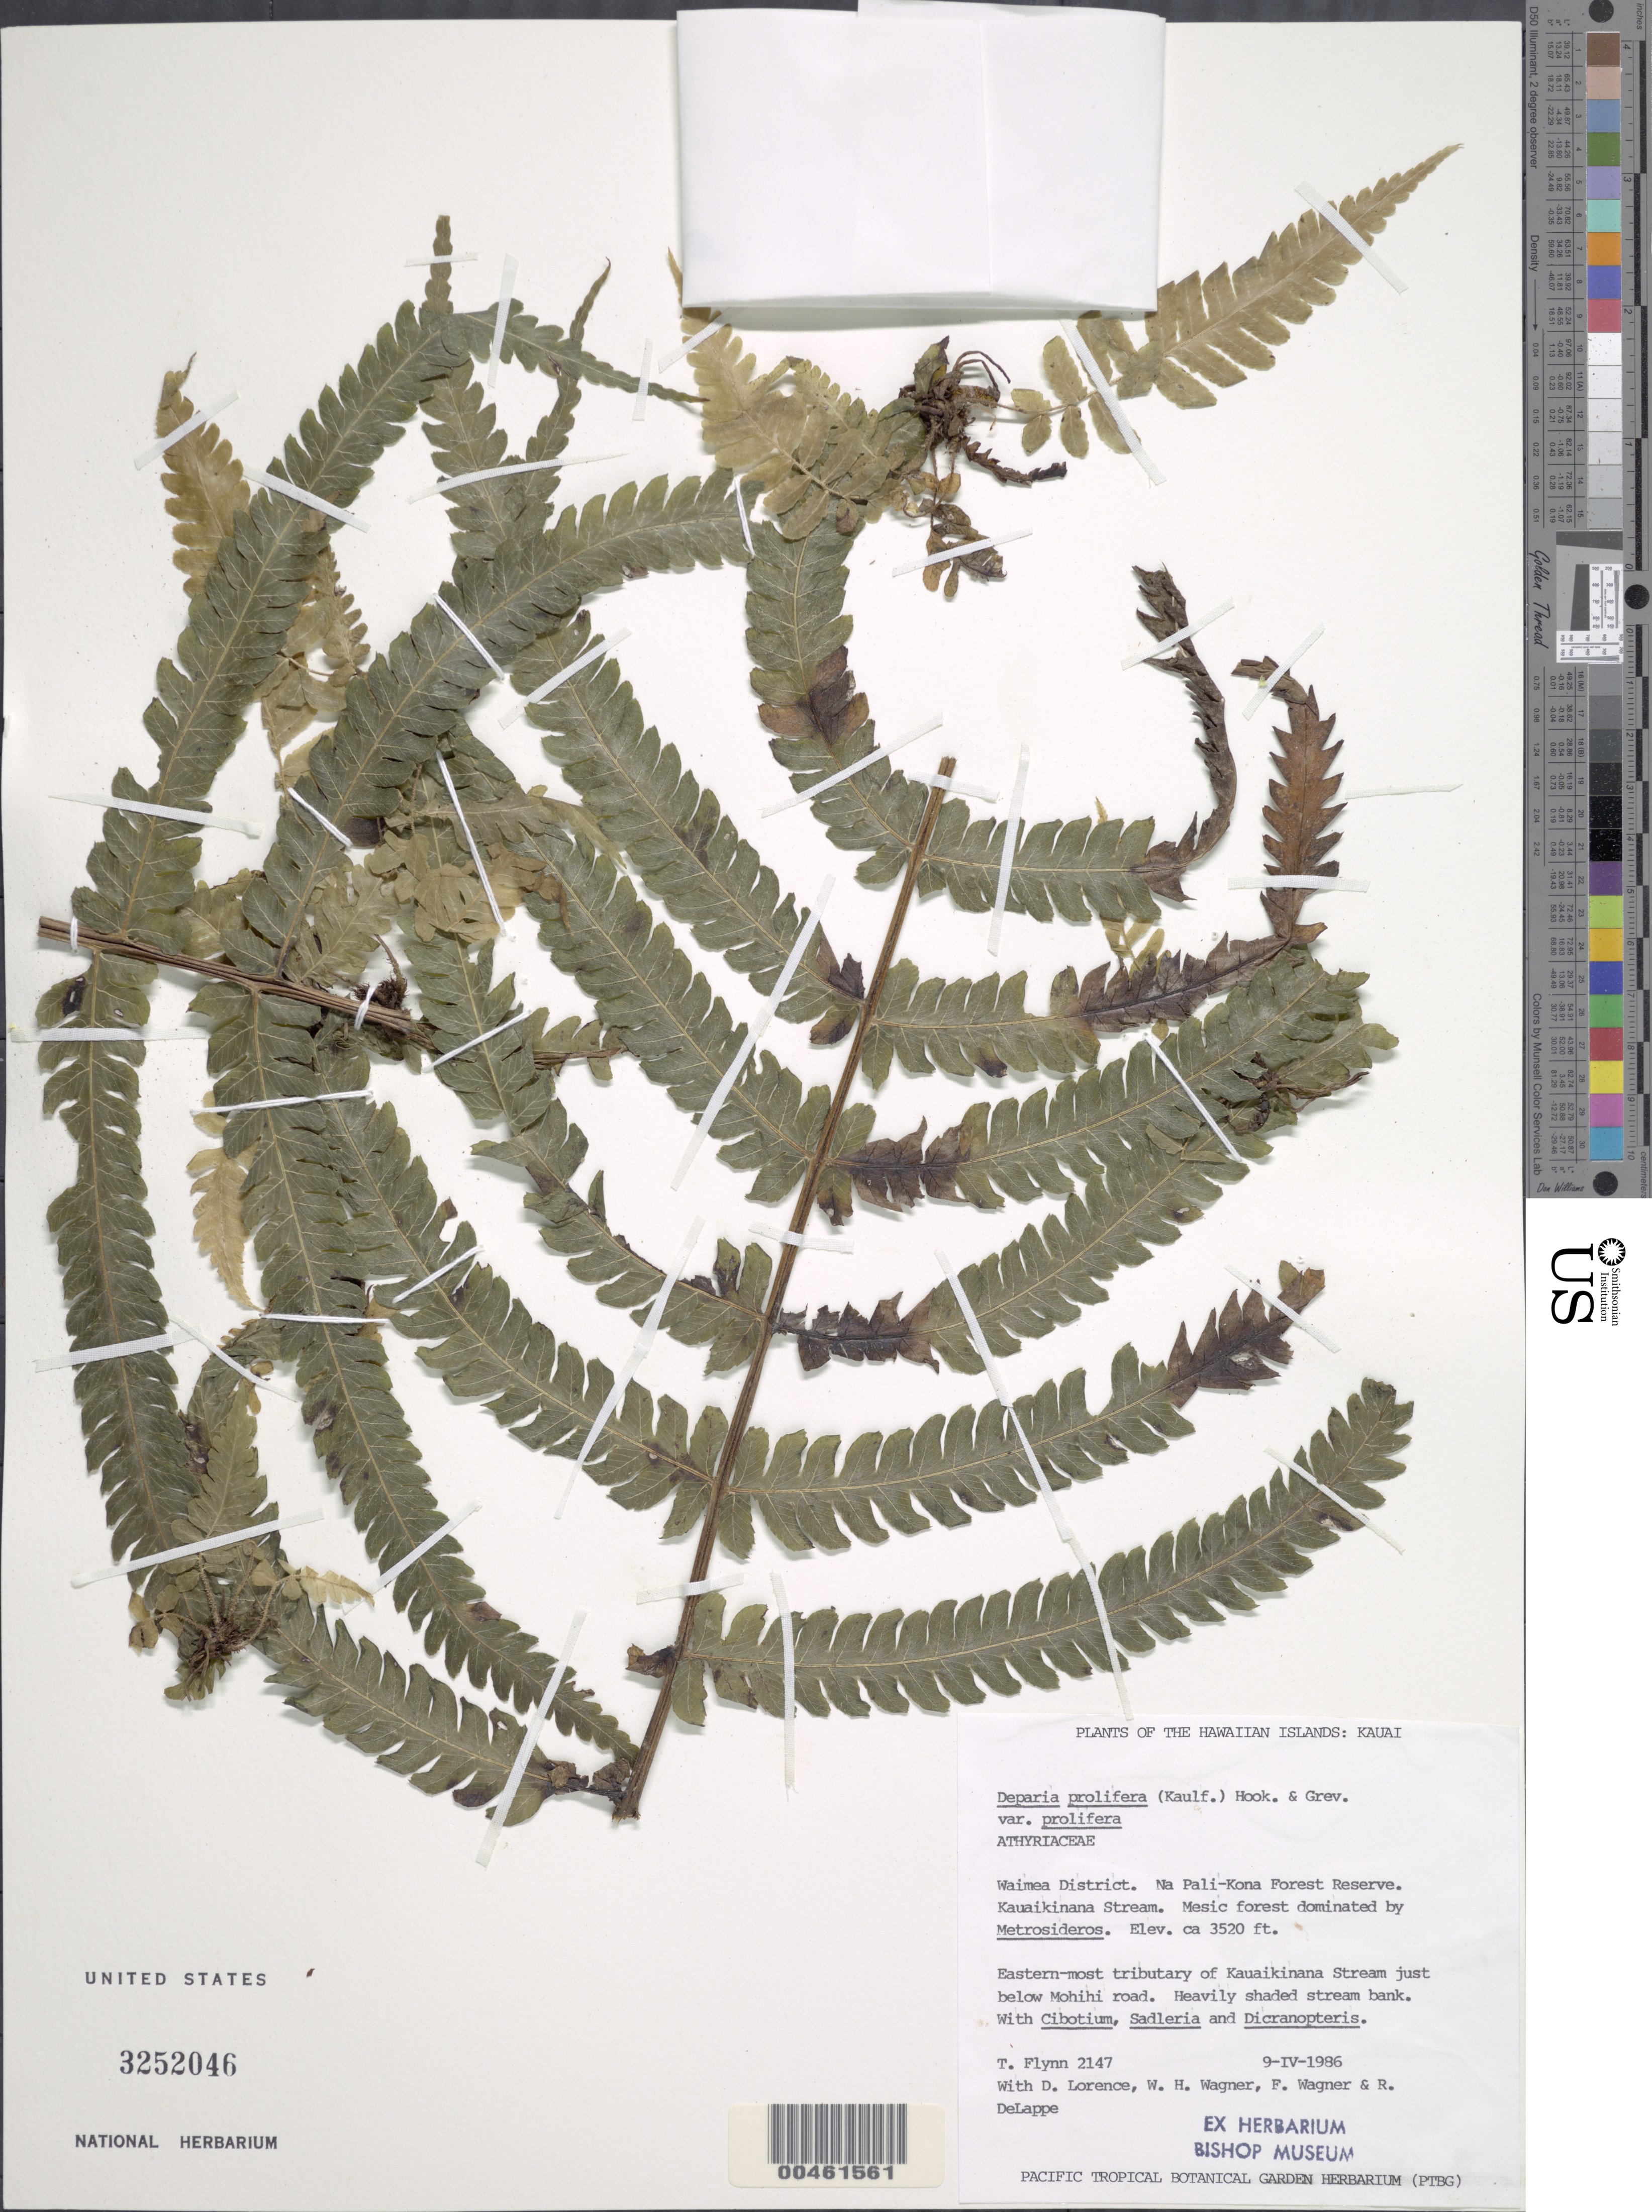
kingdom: Plantae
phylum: Tracheophyta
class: Polypodiopsida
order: Polypodiales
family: Athyriaceae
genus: Deparia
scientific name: Deparia prolifera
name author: (Kaulf.) Hook. & Grev.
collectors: T. W. Flynn, D. Lorence, W. H. Wagner, F. S. Wagner & R. DeLappe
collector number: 2147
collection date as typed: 9 Apr 1986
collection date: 1986-04-09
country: United States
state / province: Hawaii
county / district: Kauai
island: Kaua'i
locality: Waimea District. Na Pali-Kona Forest Reserve. Kauaikinana Stream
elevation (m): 1073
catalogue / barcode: US 3252046